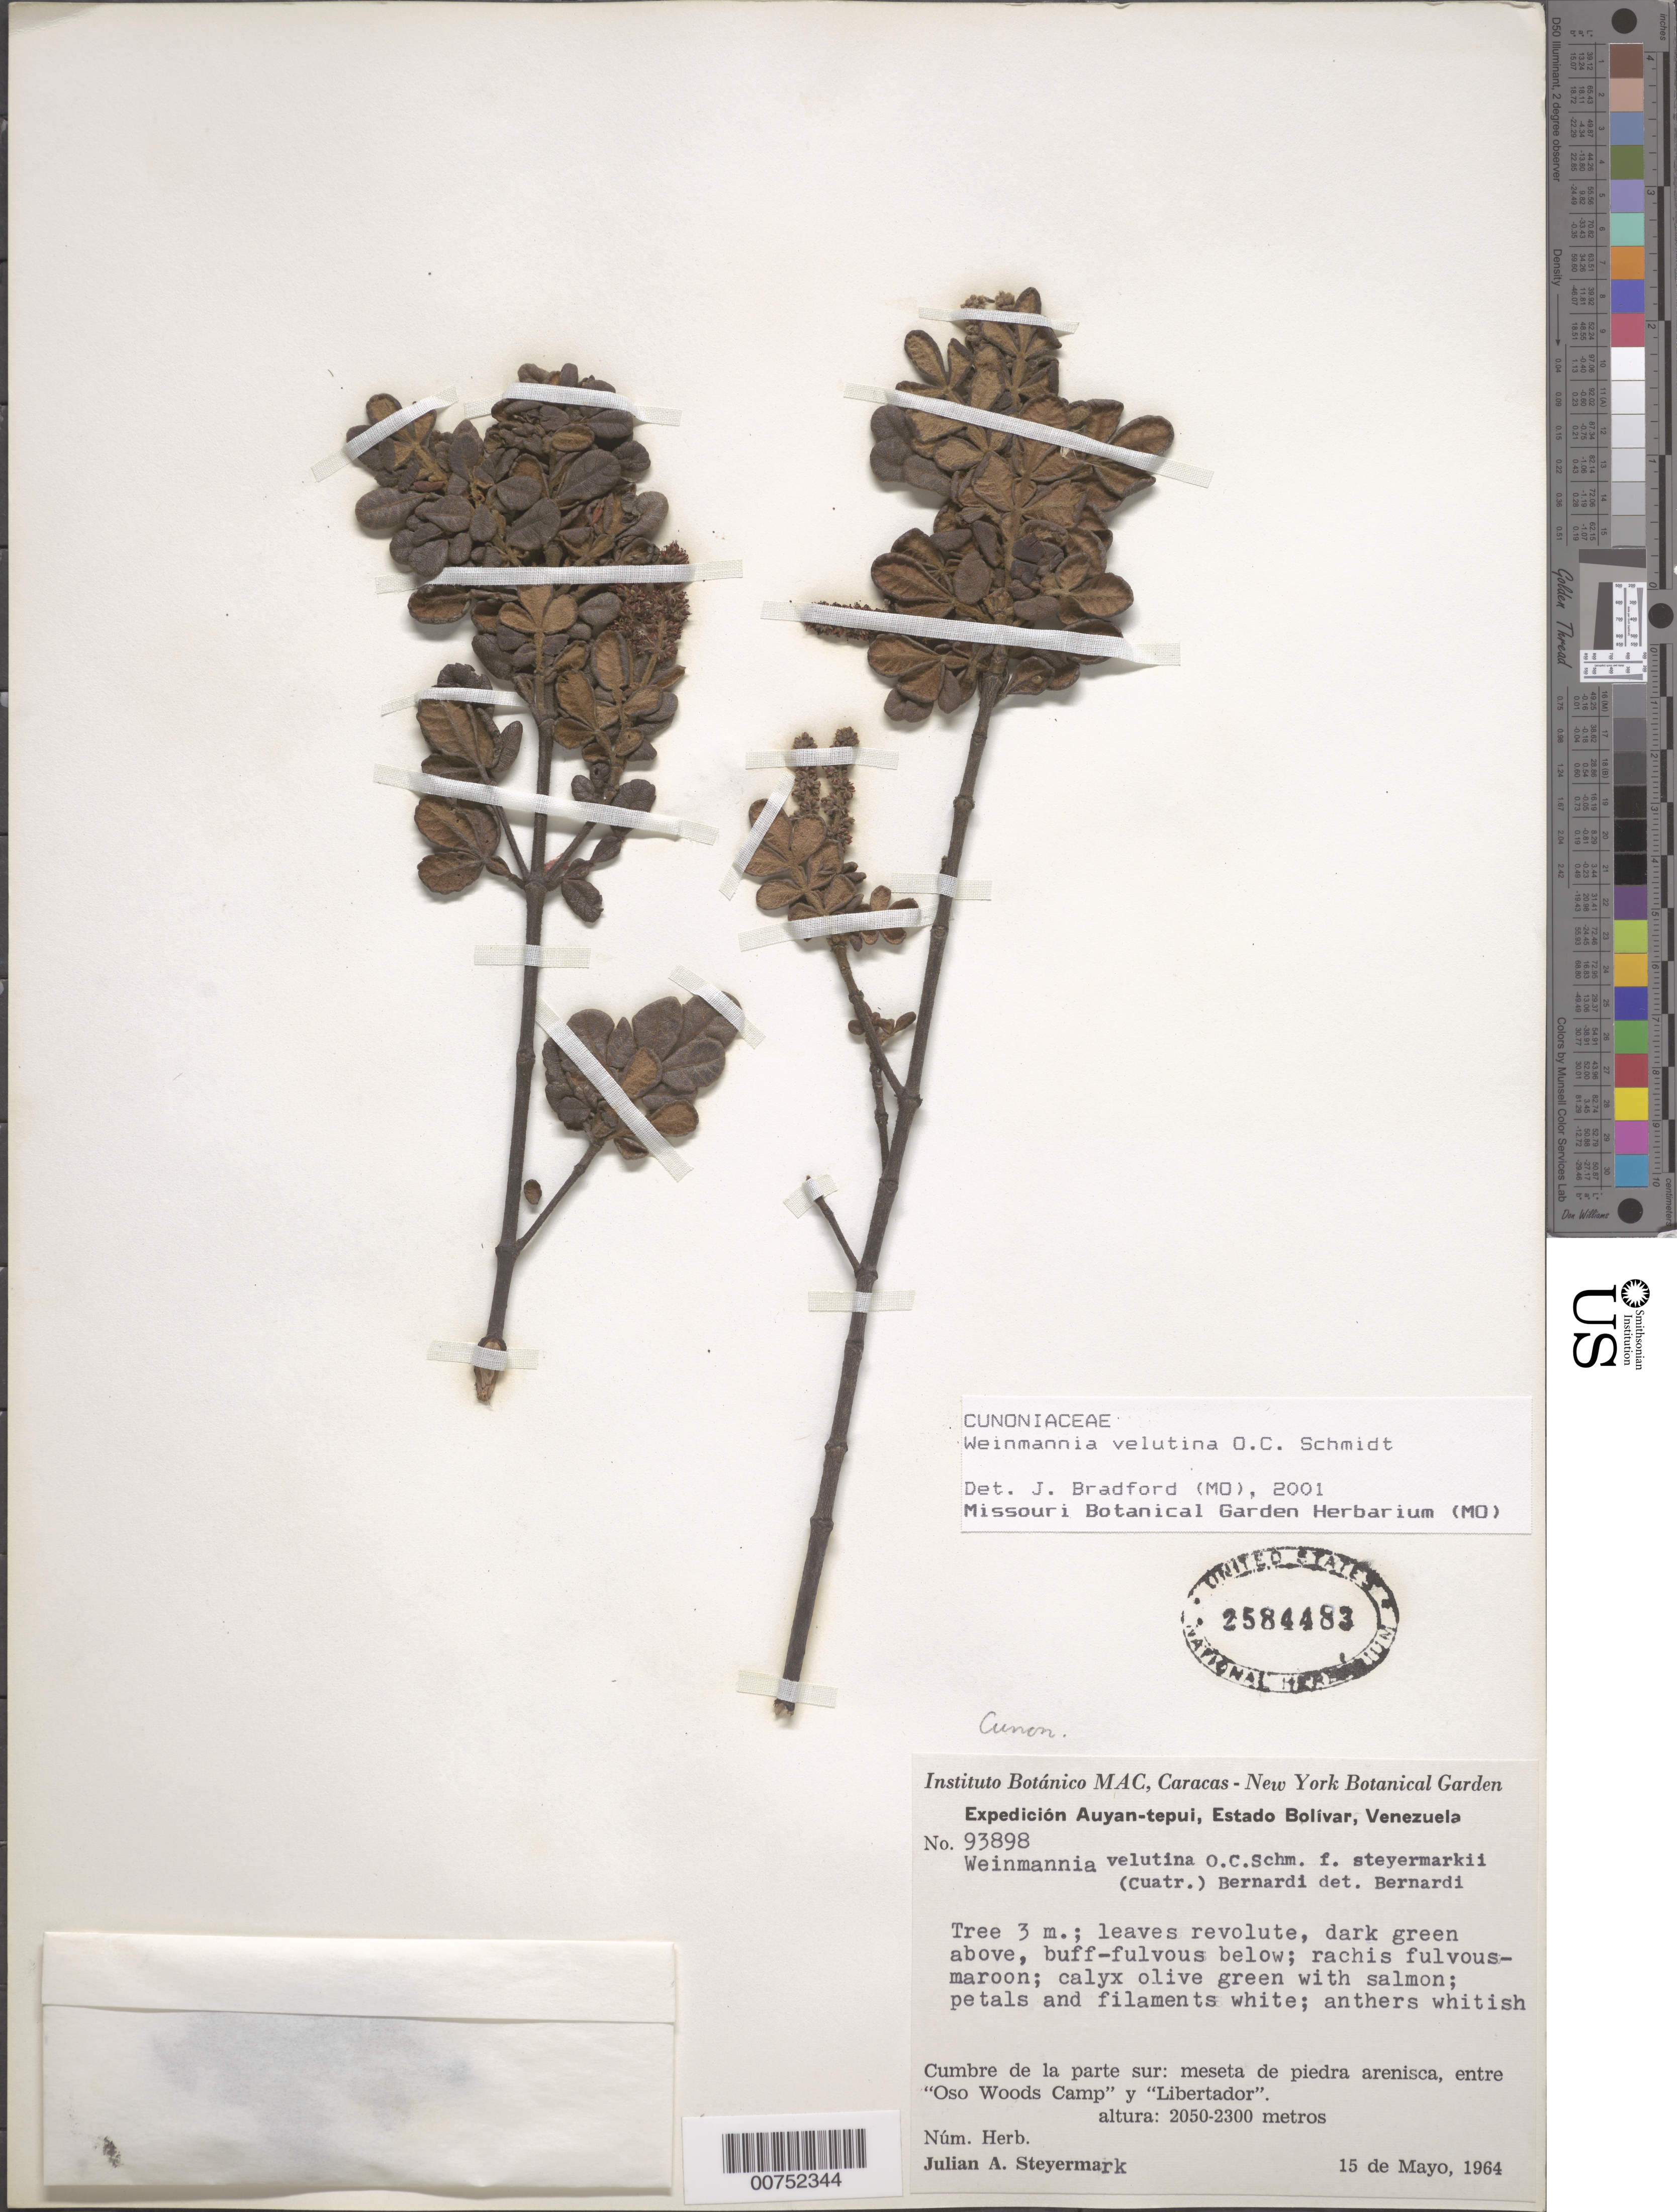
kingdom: Plantae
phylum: Tracheophyta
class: Magnoliopsida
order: Oxalidales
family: Cunoniaceae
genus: Weinmannia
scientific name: Weinmannia velutina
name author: O.C. Schmidt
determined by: Bradford, J. C.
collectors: J. Steyermark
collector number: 93898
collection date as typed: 15-May-64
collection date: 1964-05-15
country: Venezuela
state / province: Bolívar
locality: Auyan-tepuí, cumbre de la parte sur; entre Oso Woods Camp y Libertador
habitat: Meseta de piedra arenisca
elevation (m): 2050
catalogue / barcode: US 2584483